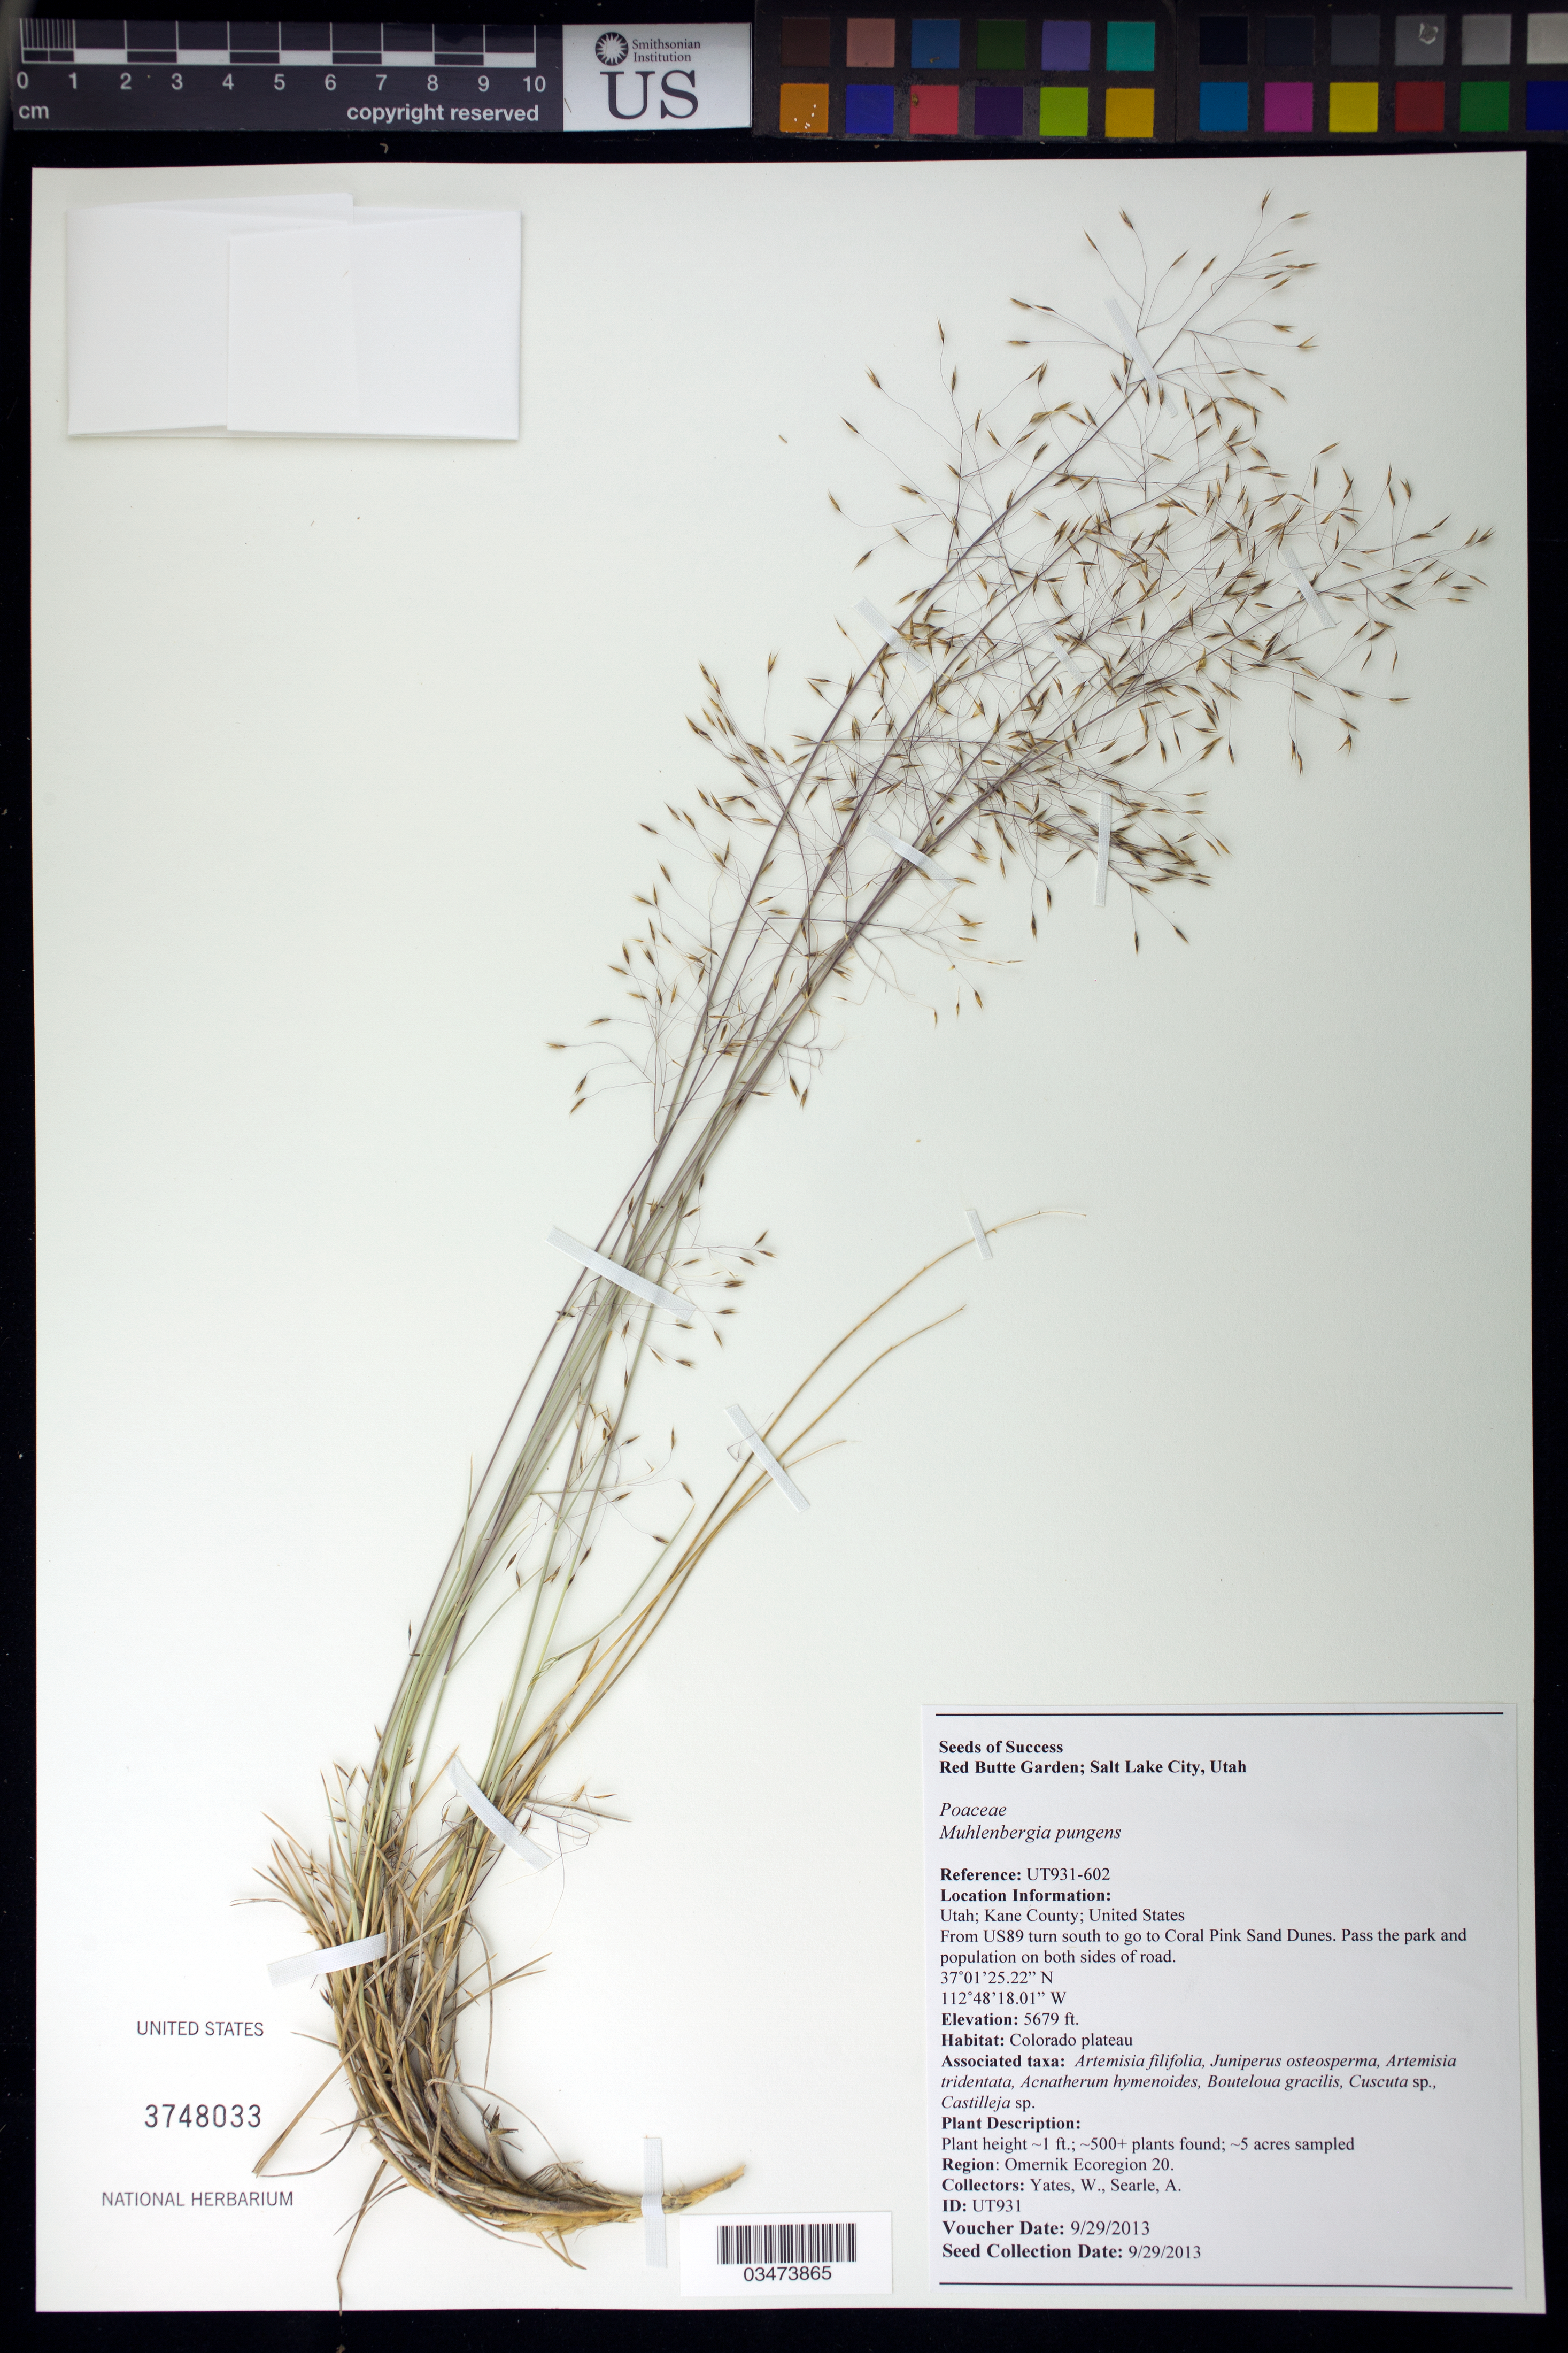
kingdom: Plantae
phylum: Tracheophyta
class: Liliopsida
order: Poales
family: Poaceae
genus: Muhlenbergia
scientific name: Muhlenbergia pungens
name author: Thurb. ex A. Gray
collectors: W. Yates & A. Searle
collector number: UT931-602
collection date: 2013-09-29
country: United States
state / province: Utah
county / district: Kane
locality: Near Coral Pink Sand Dunes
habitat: Plateau. With: Cuscuta sp., Castilleja sp., ect.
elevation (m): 1731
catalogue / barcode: US 3748033